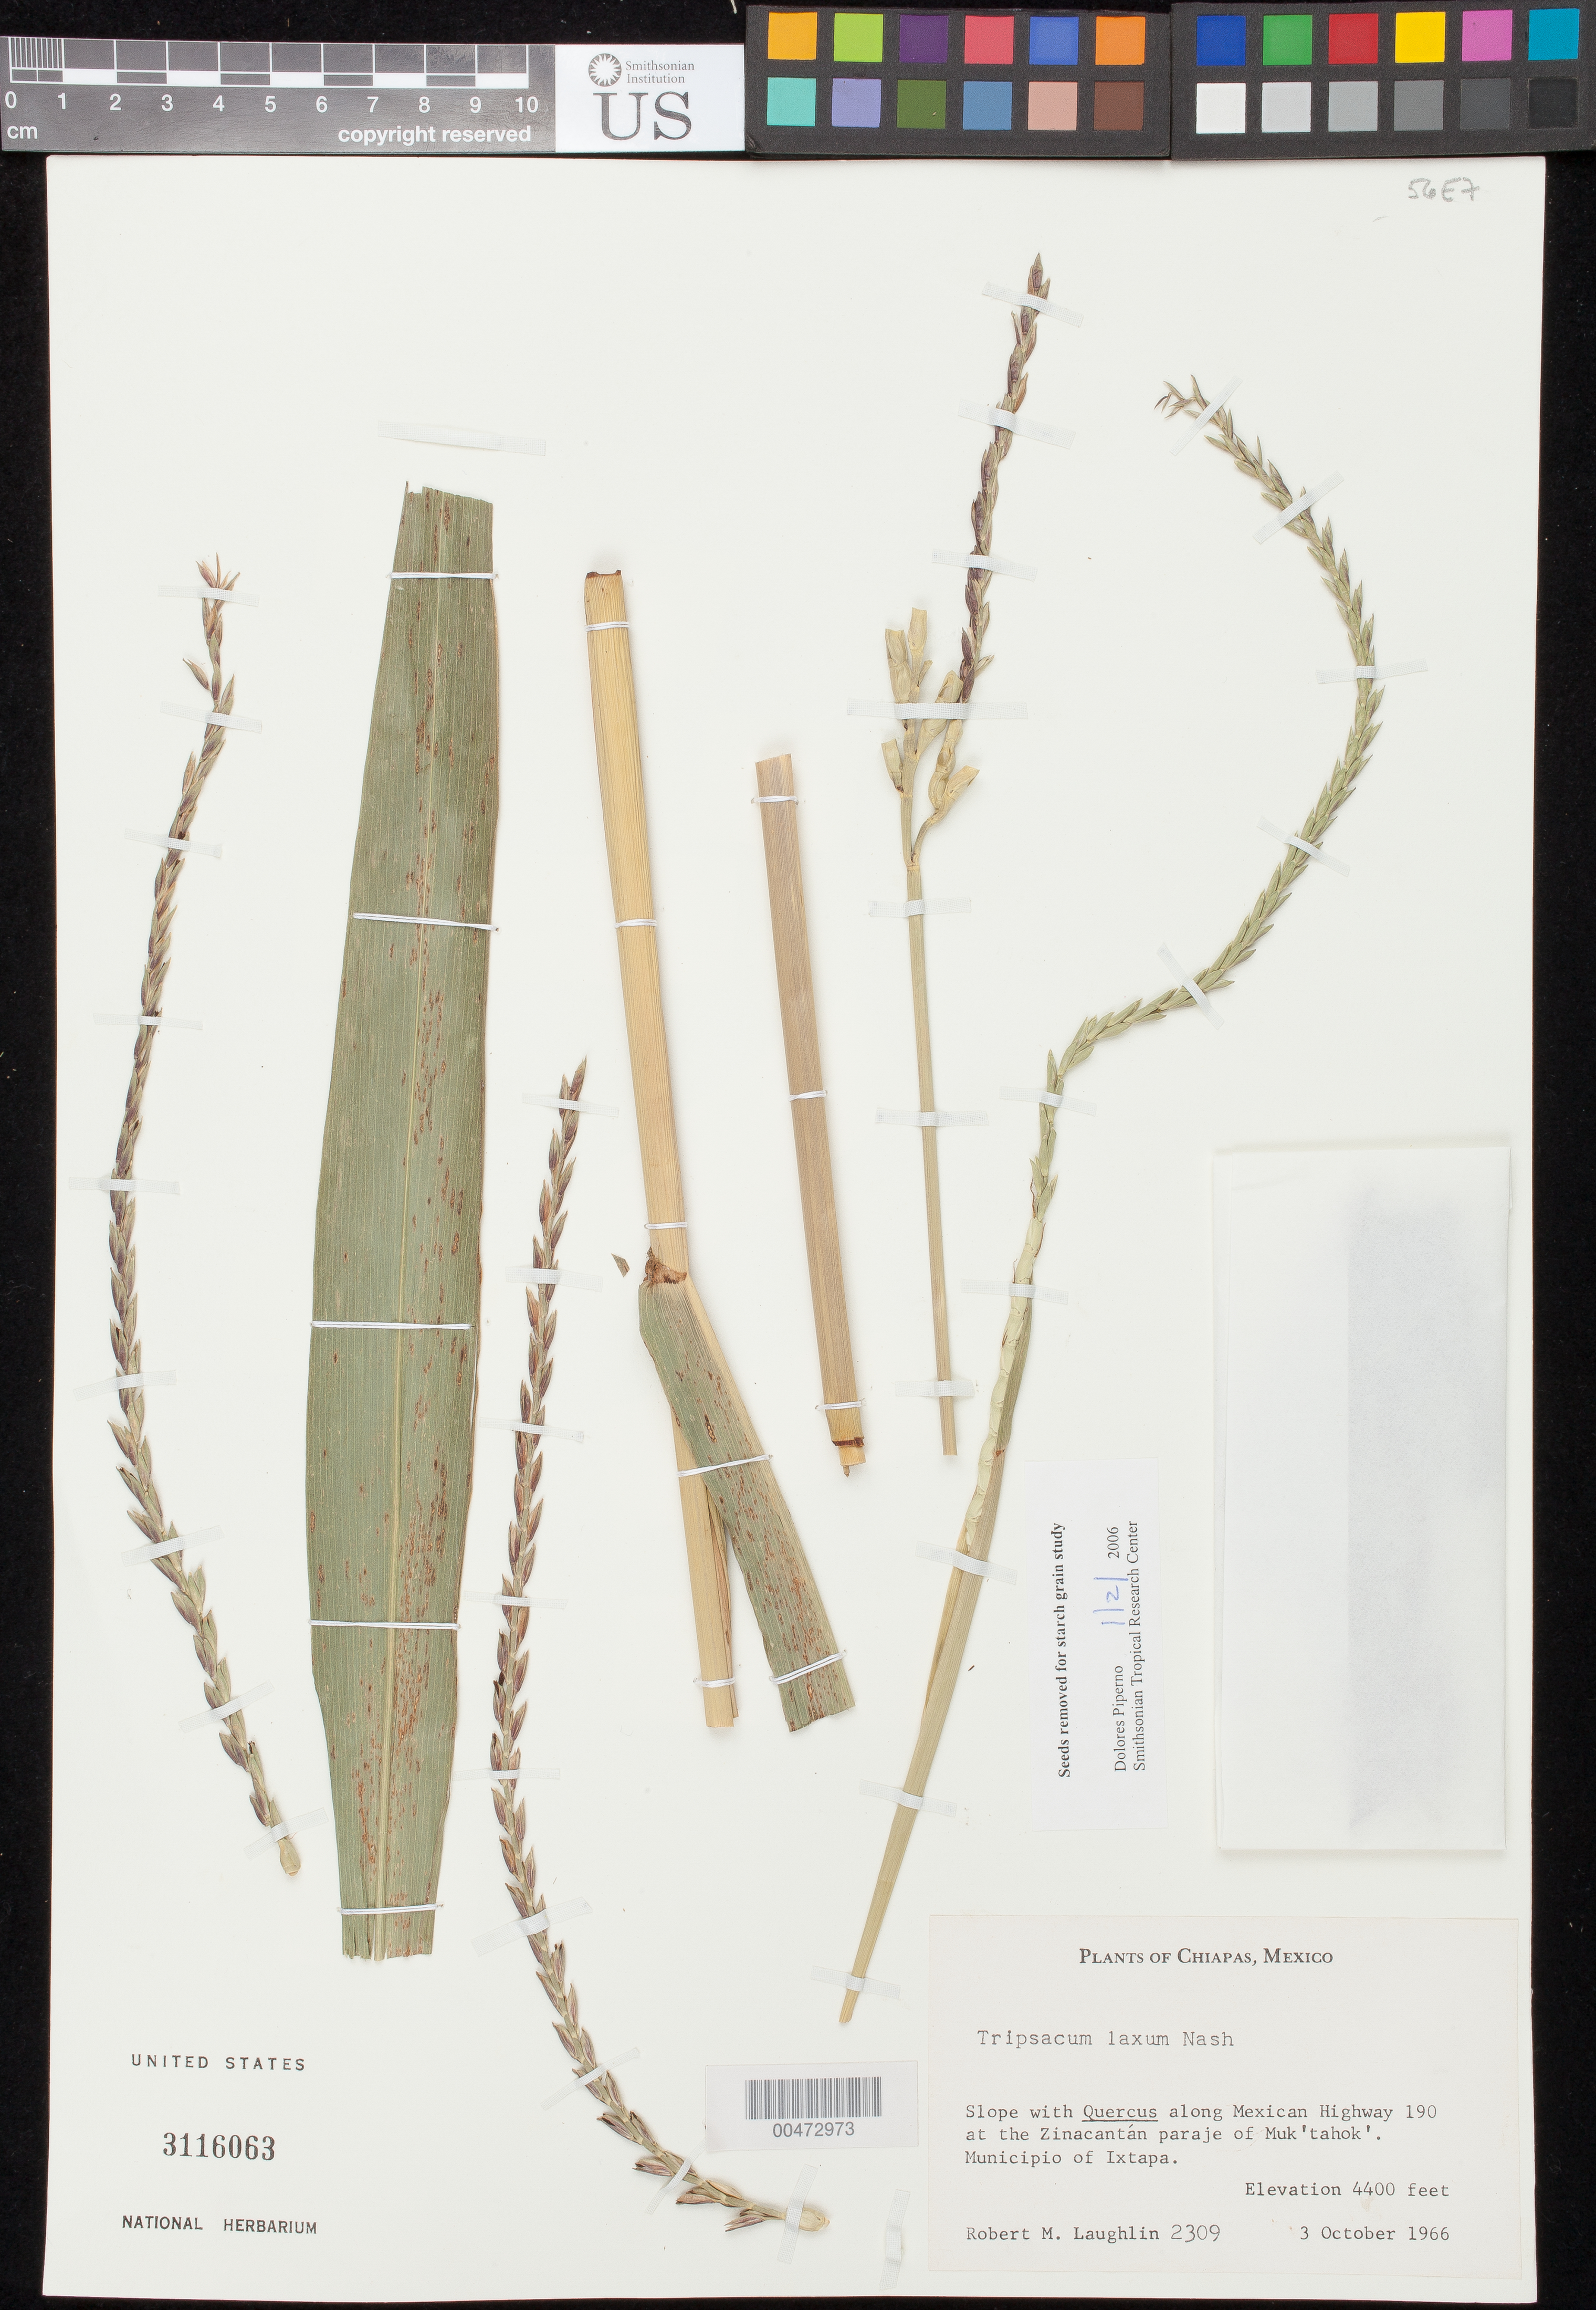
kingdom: Plantae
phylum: Tracheophyta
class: Liliopsida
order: Poales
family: Poaceae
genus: Tripsacum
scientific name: Tripsacum laxum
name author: Nash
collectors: R. M. Laughlin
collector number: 2309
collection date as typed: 3 Oct 1966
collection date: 1966-10-03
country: Mexico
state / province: Chiapas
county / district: Ixtapa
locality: Along Mexican Hwy 190 at the Zinacantán paraje of Muk'tahok'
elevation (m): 1341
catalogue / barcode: US 3116063